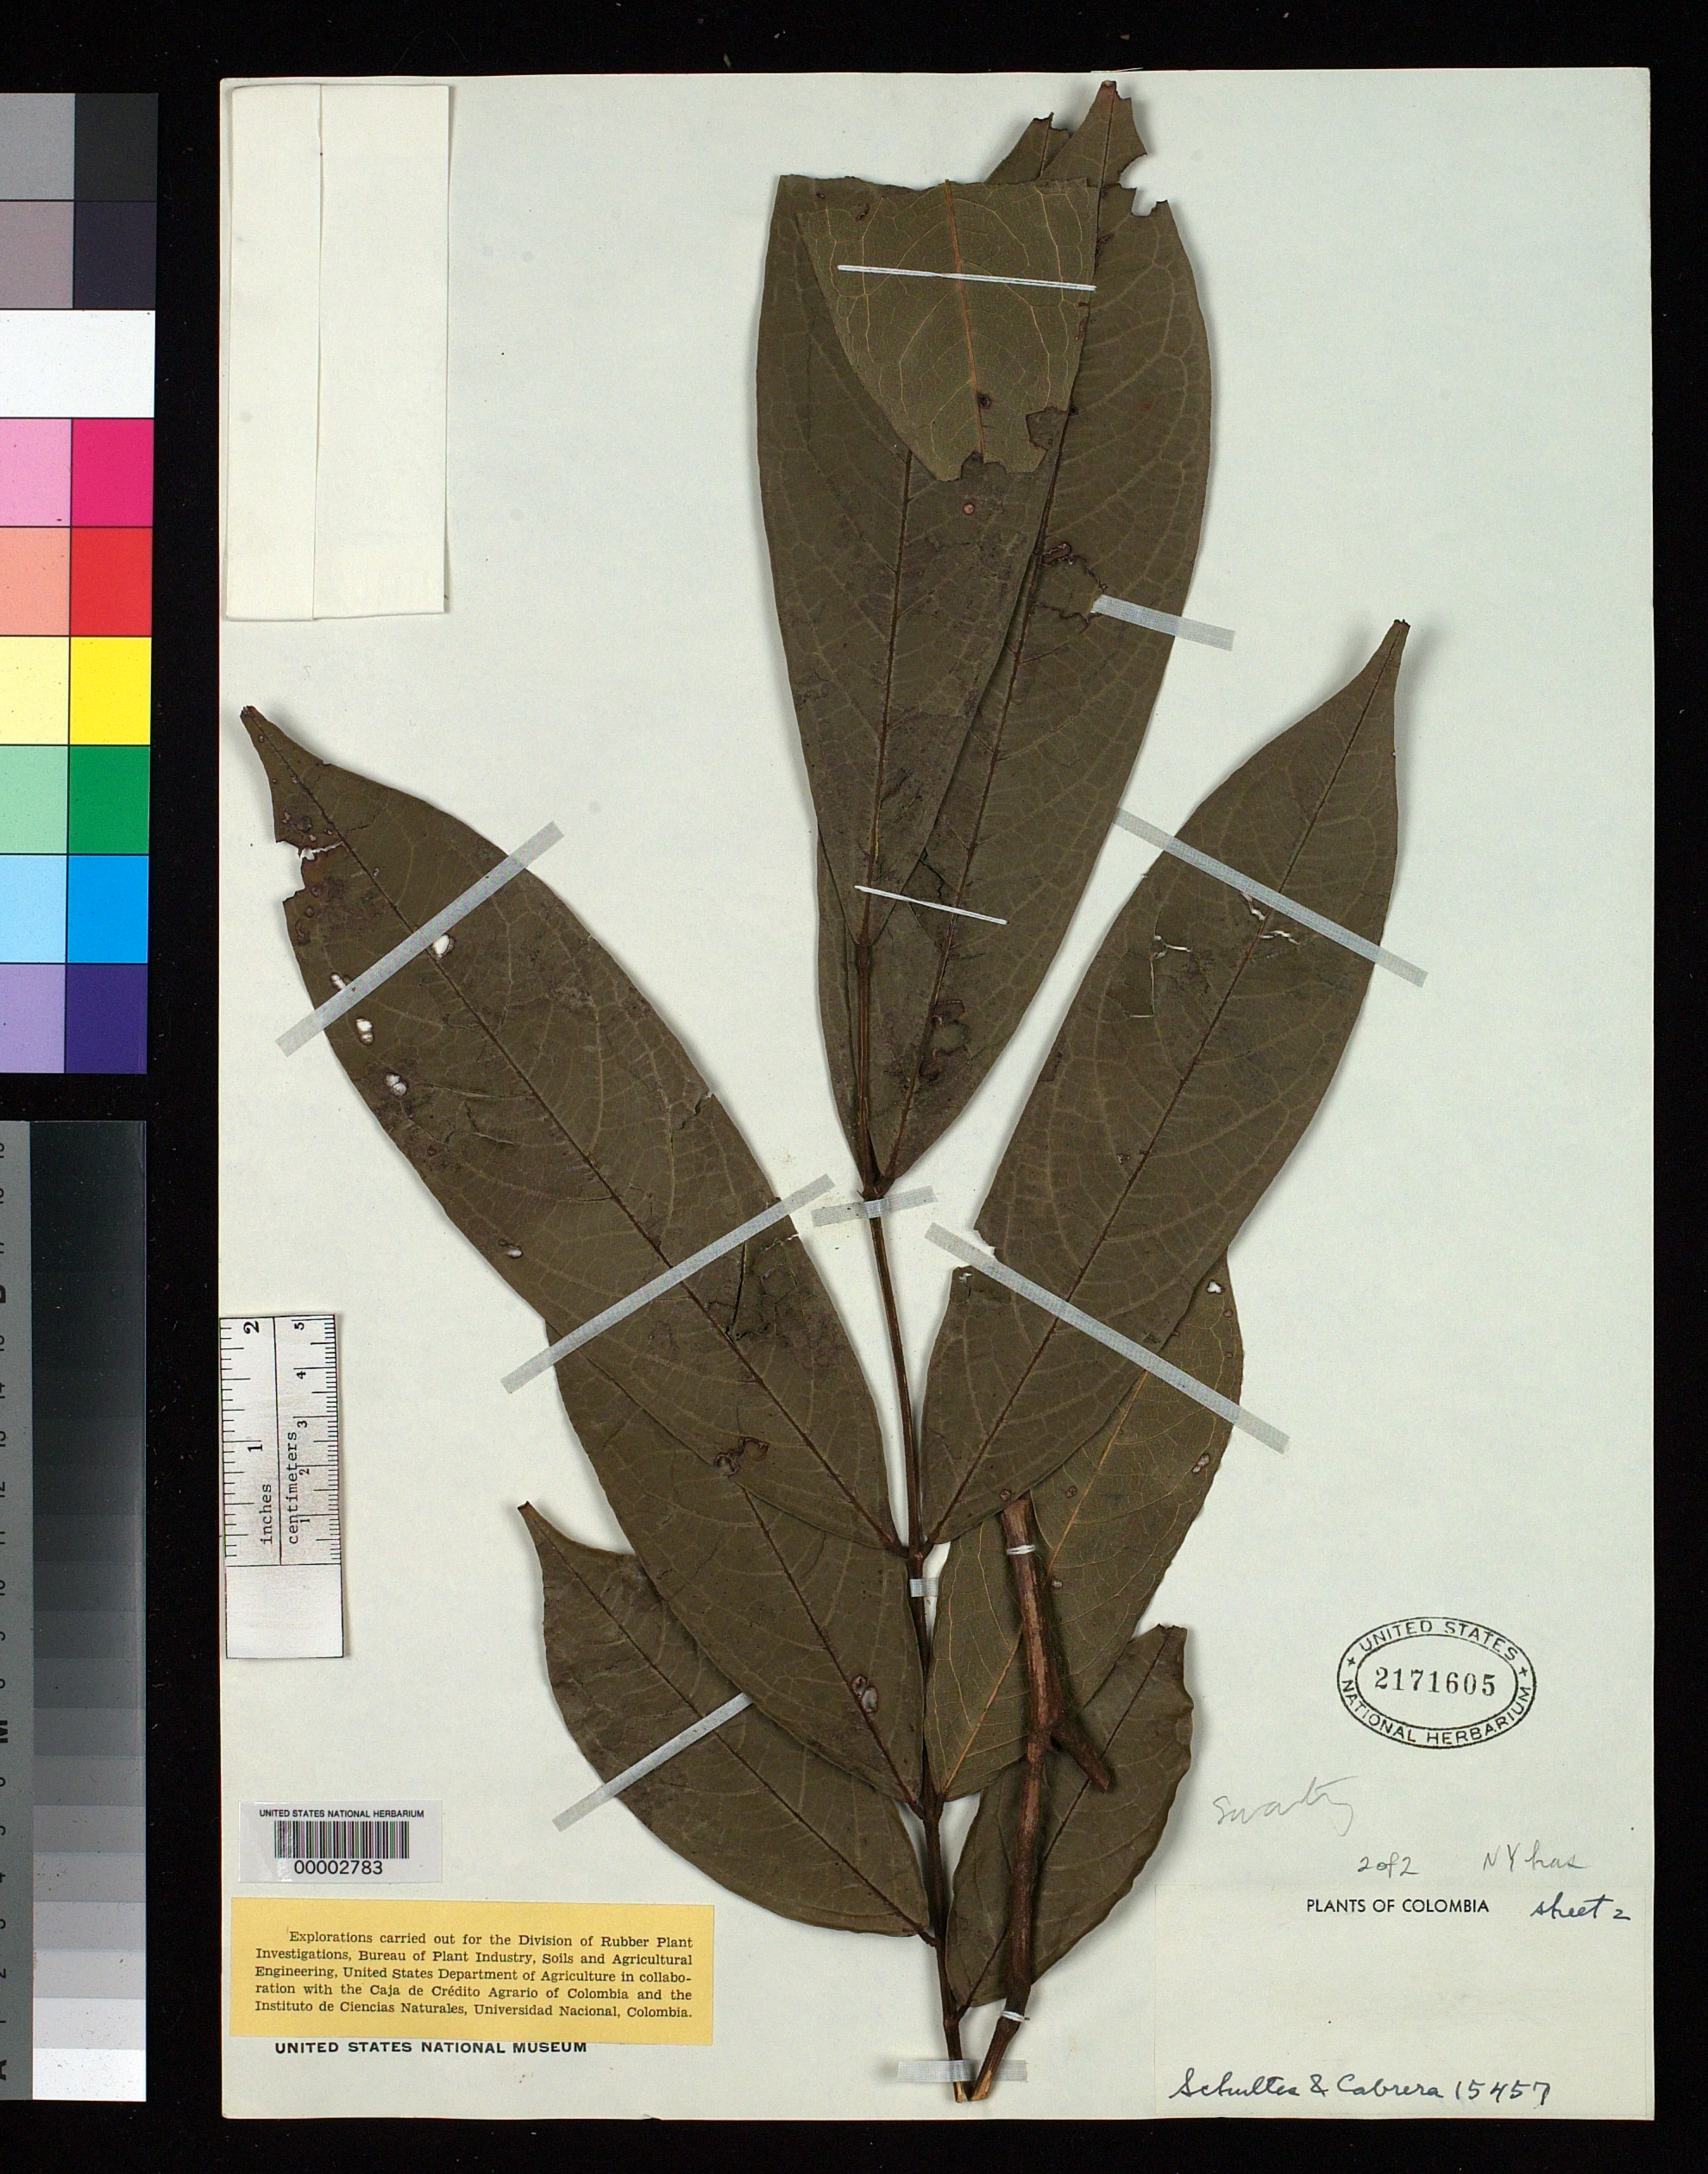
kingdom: Plantae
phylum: Tracheophyta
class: Magnoliopsida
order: Fabales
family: Fabaceae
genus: Swartzia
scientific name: Swartzia cabrerae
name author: R.S. Cowan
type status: Holotype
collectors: R. E. Schultes & I. Cabrera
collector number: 15457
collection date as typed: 18 Feb 1952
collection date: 1952-02-18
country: Colombia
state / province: Amazônas / Vaupés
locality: La Playa, Raudal Ya Yacopi, Rio Apaporis.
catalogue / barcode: US 2171605